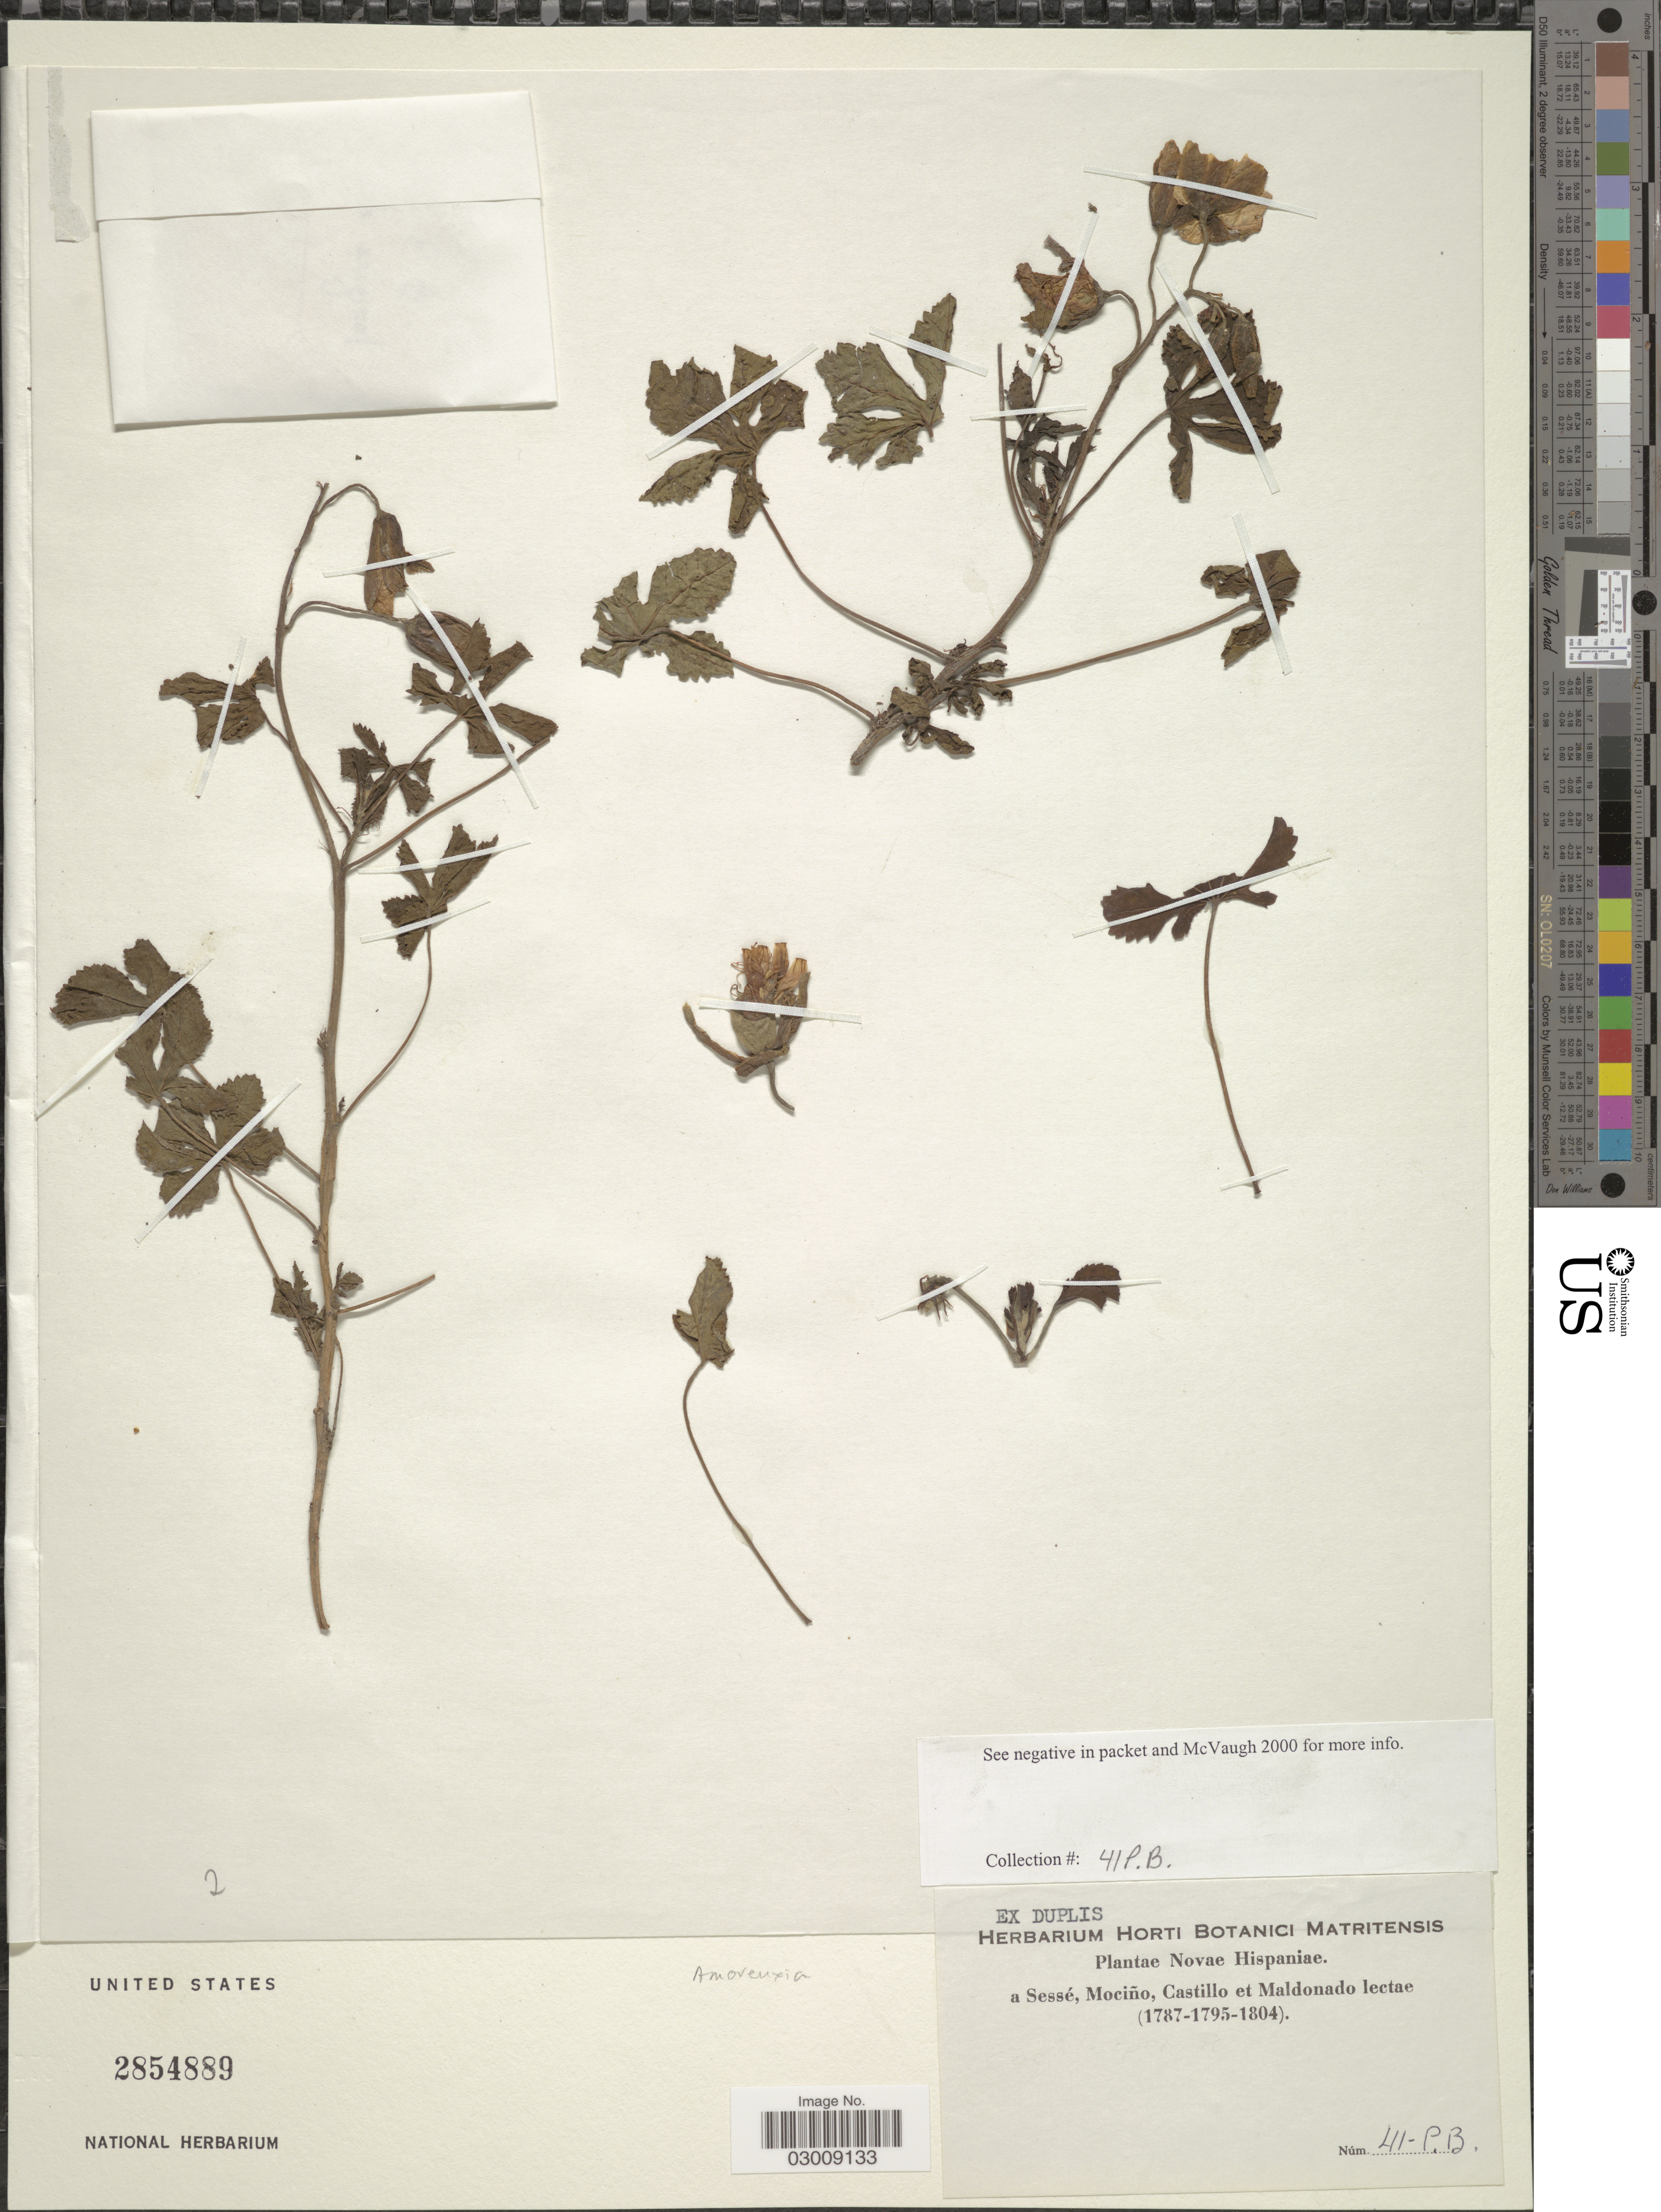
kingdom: Plantae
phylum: Tracheophyta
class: Magnoliopsida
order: Malvales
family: Cochlospermaceae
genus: Amoreuxia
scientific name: Amoreuxia sp.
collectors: Sessé, --, Mociño, Castillo, -- & Maldonado, --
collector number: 41-P.B.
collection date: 1787/1804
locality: Noave Hispaniae.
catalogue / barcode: US 2854889